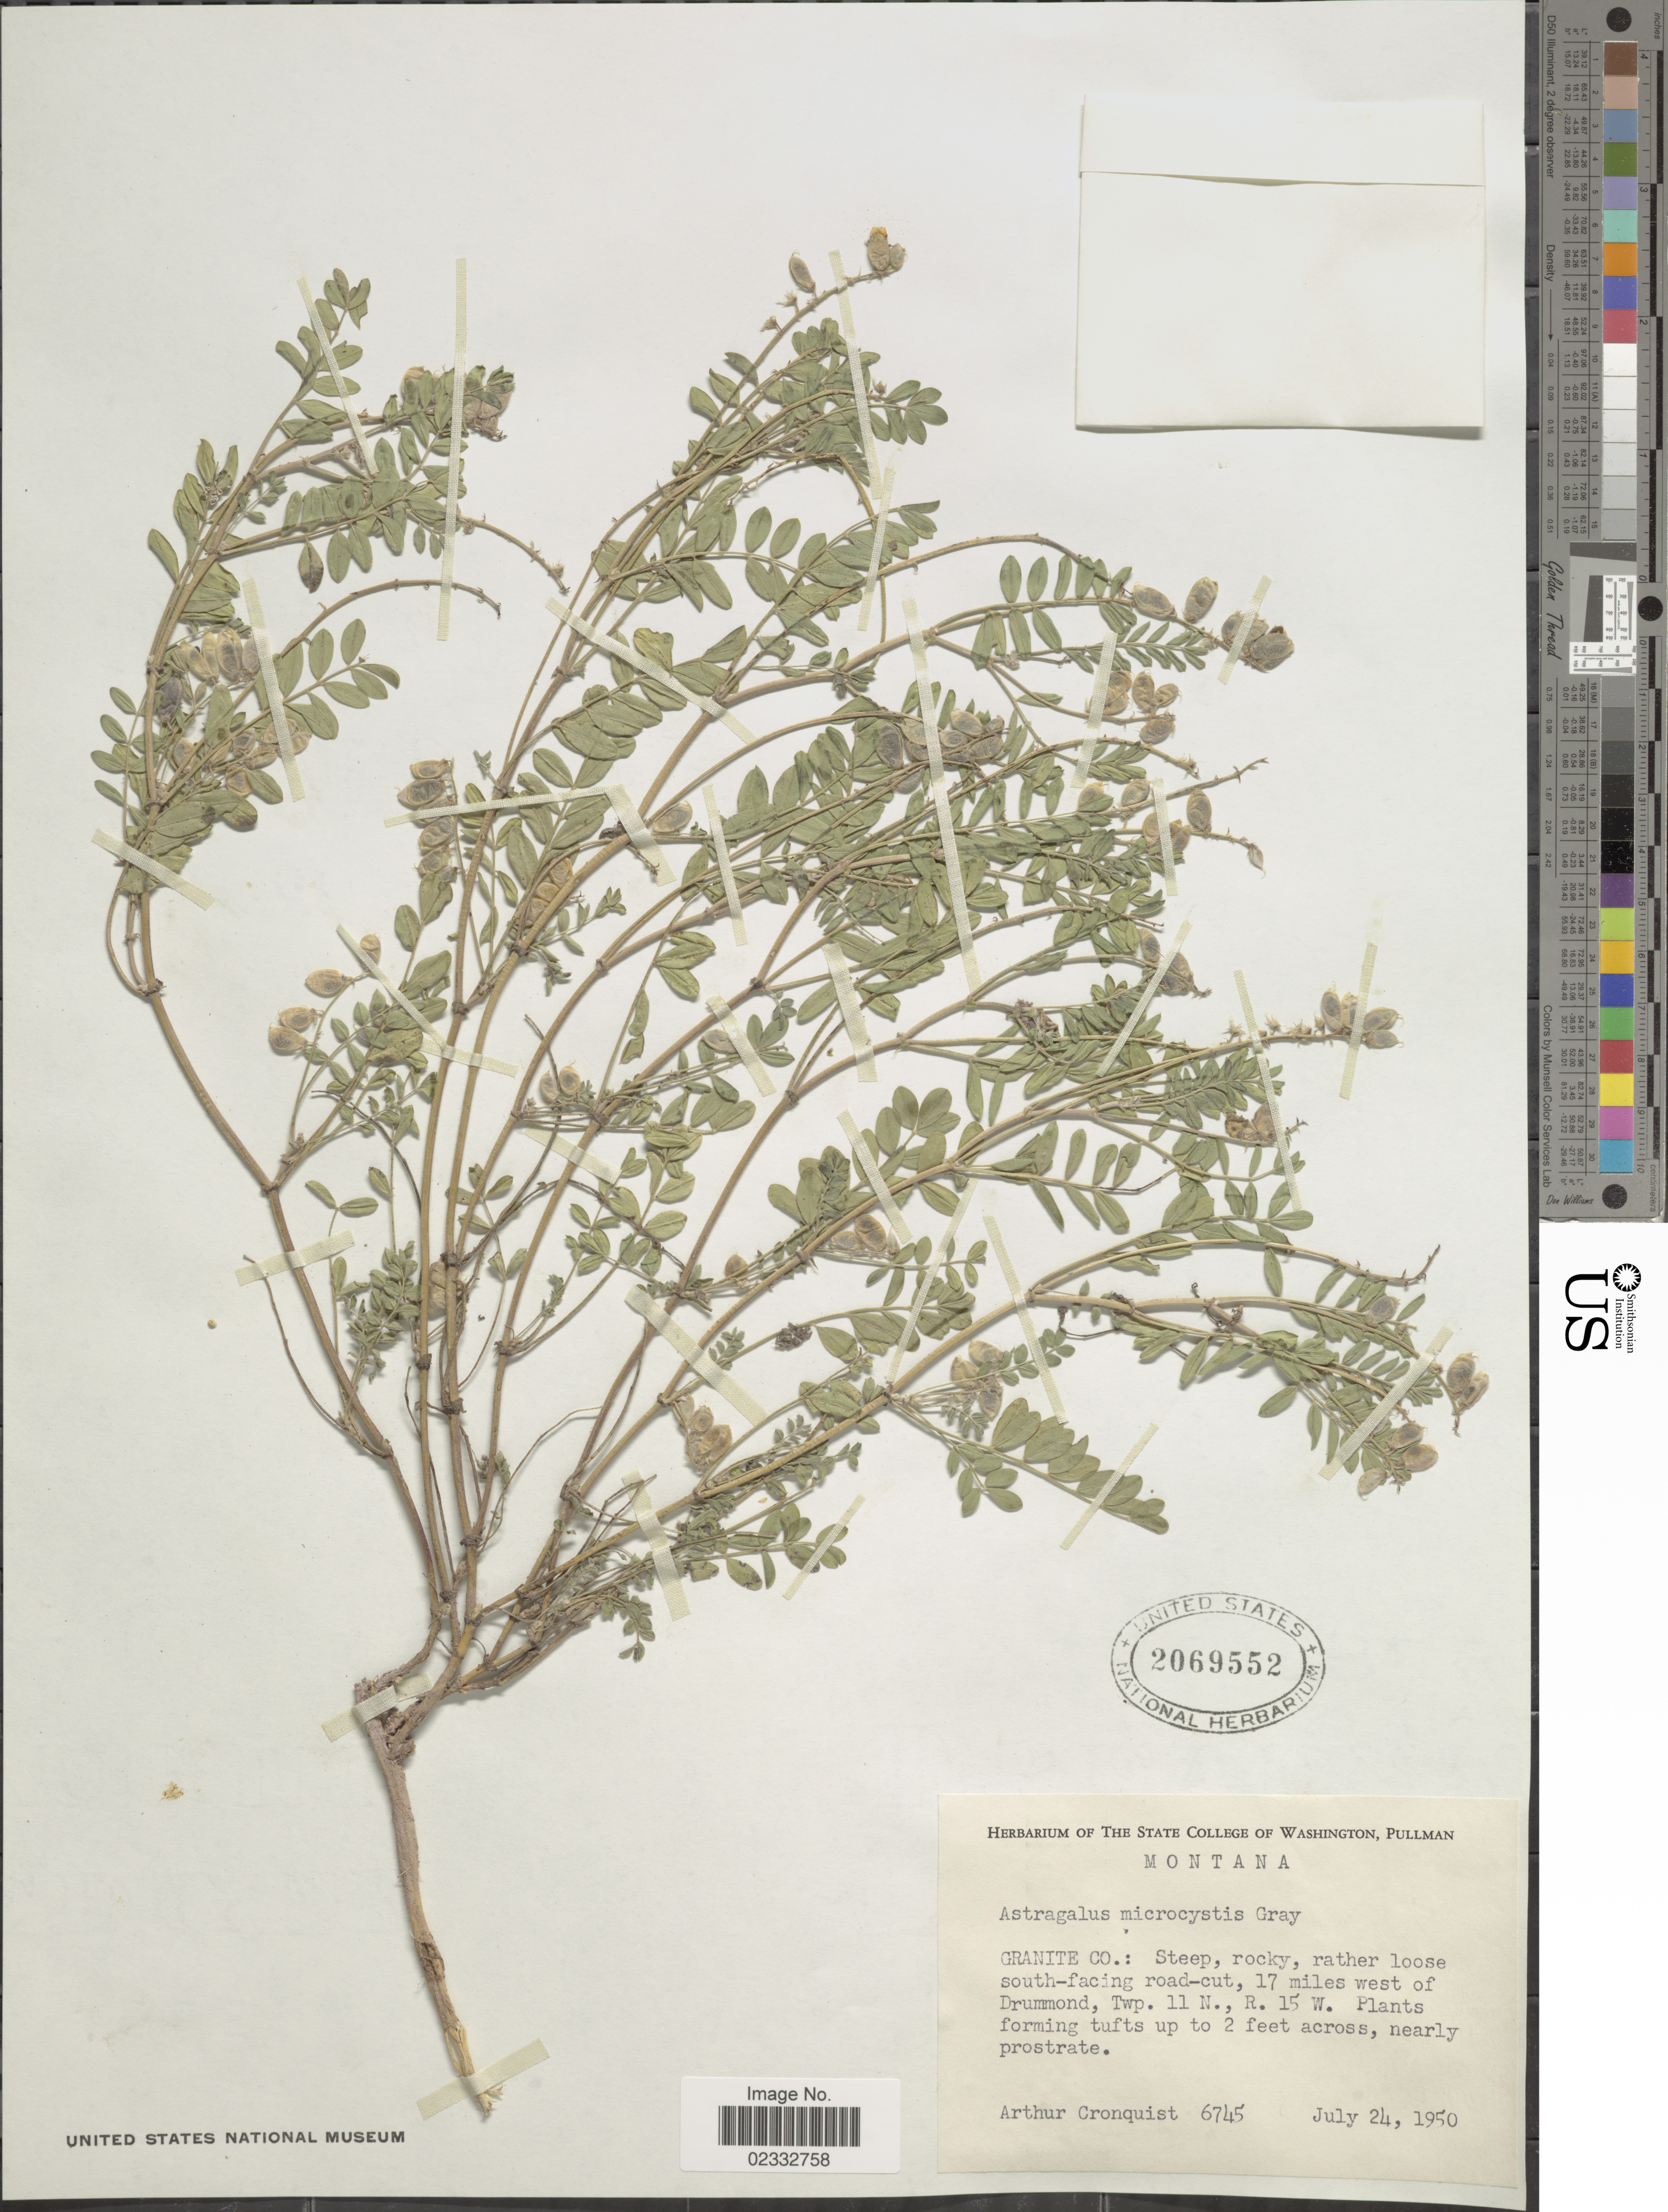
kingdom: Plantae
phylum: Tracheophyta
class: Magnoliopsida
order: Fabales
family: Fabaceae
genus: Astragalus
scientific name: Astragalus microcystis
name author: A. Gray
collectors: A. J. Cronquist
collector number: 6745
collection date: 1950-07-24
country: United States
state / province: Montana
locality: Granite Co.: steep, rocky water, rather loose south-facing road cut, 17 miles west of Drummond, Twp. 11 N., R.15W.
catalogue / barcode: US 2069552